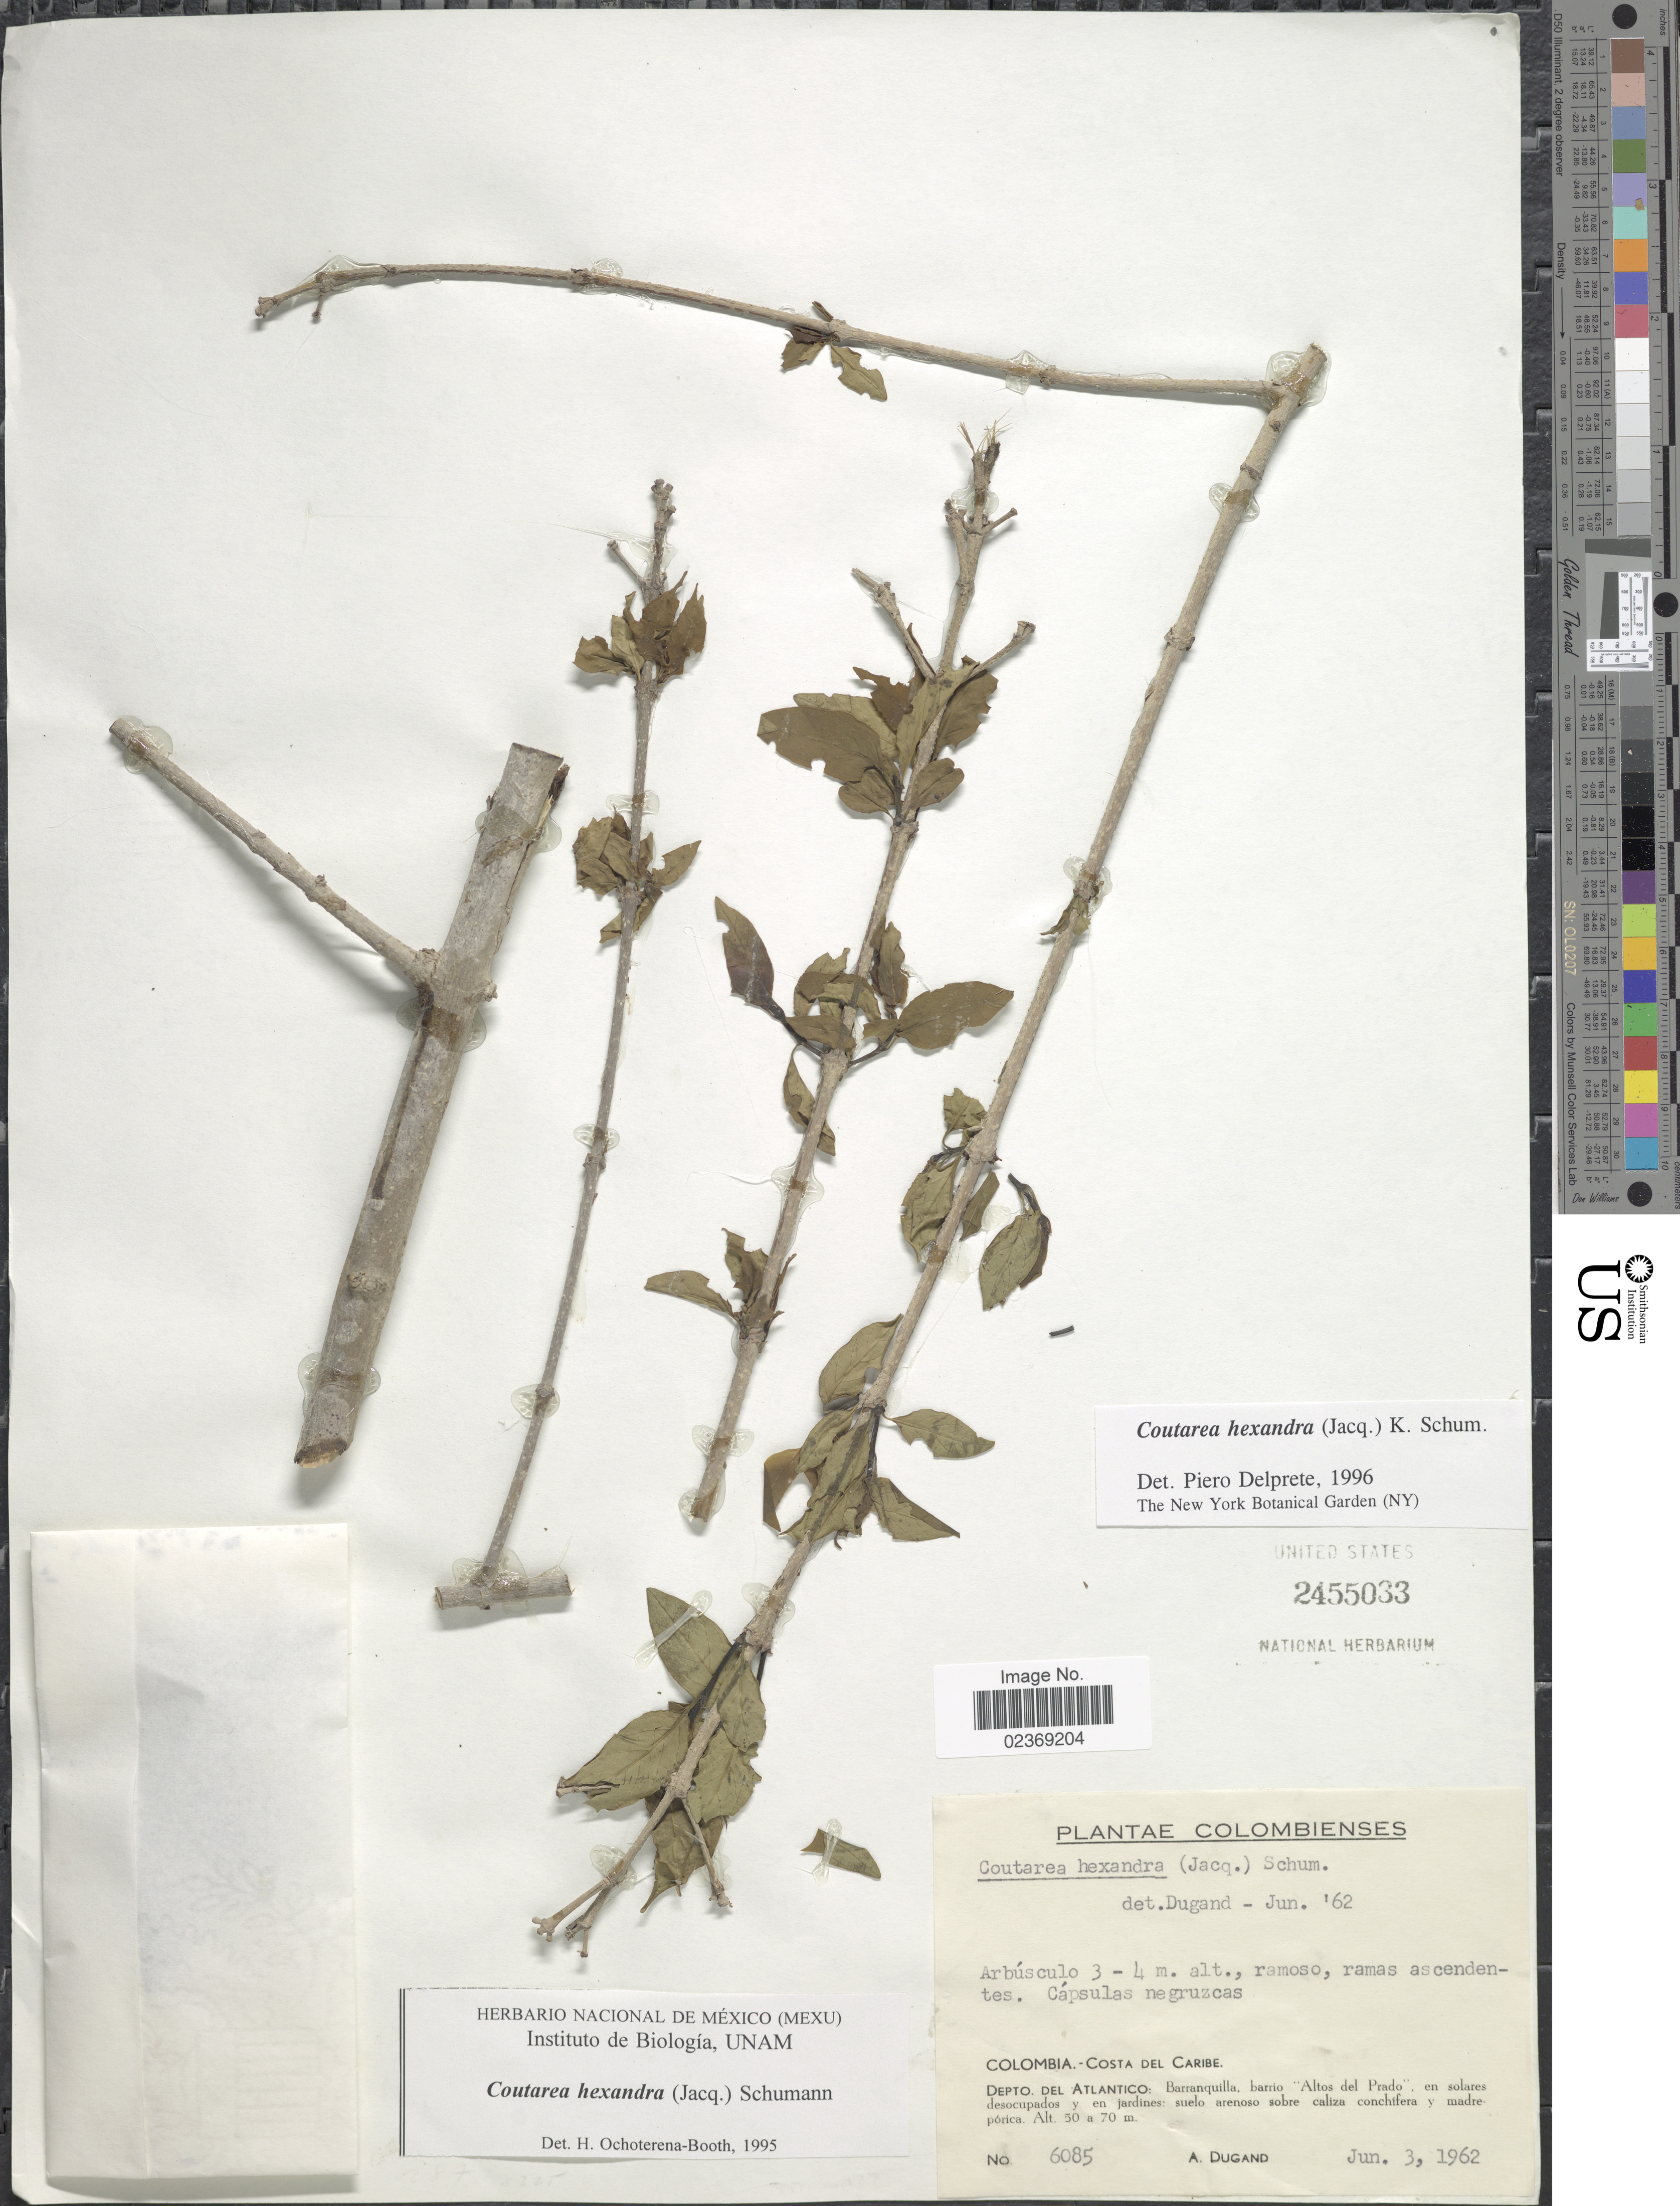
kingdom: Plantae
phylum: Tracheophyta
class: Magnoliopsida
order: Gentianales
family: Rubiaceae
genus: Coutarea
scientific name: Coutarea hexandra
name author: (Jacq.) K. Schum.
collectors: A. Dugand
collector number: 6085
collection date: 1962-06-03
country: Colombia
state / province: Atlántico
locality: Costa del Caribe. Depto. del Atlantico: Barranquilla, barrio "Altos del Prado"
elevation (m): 50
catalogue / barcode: US 2455033